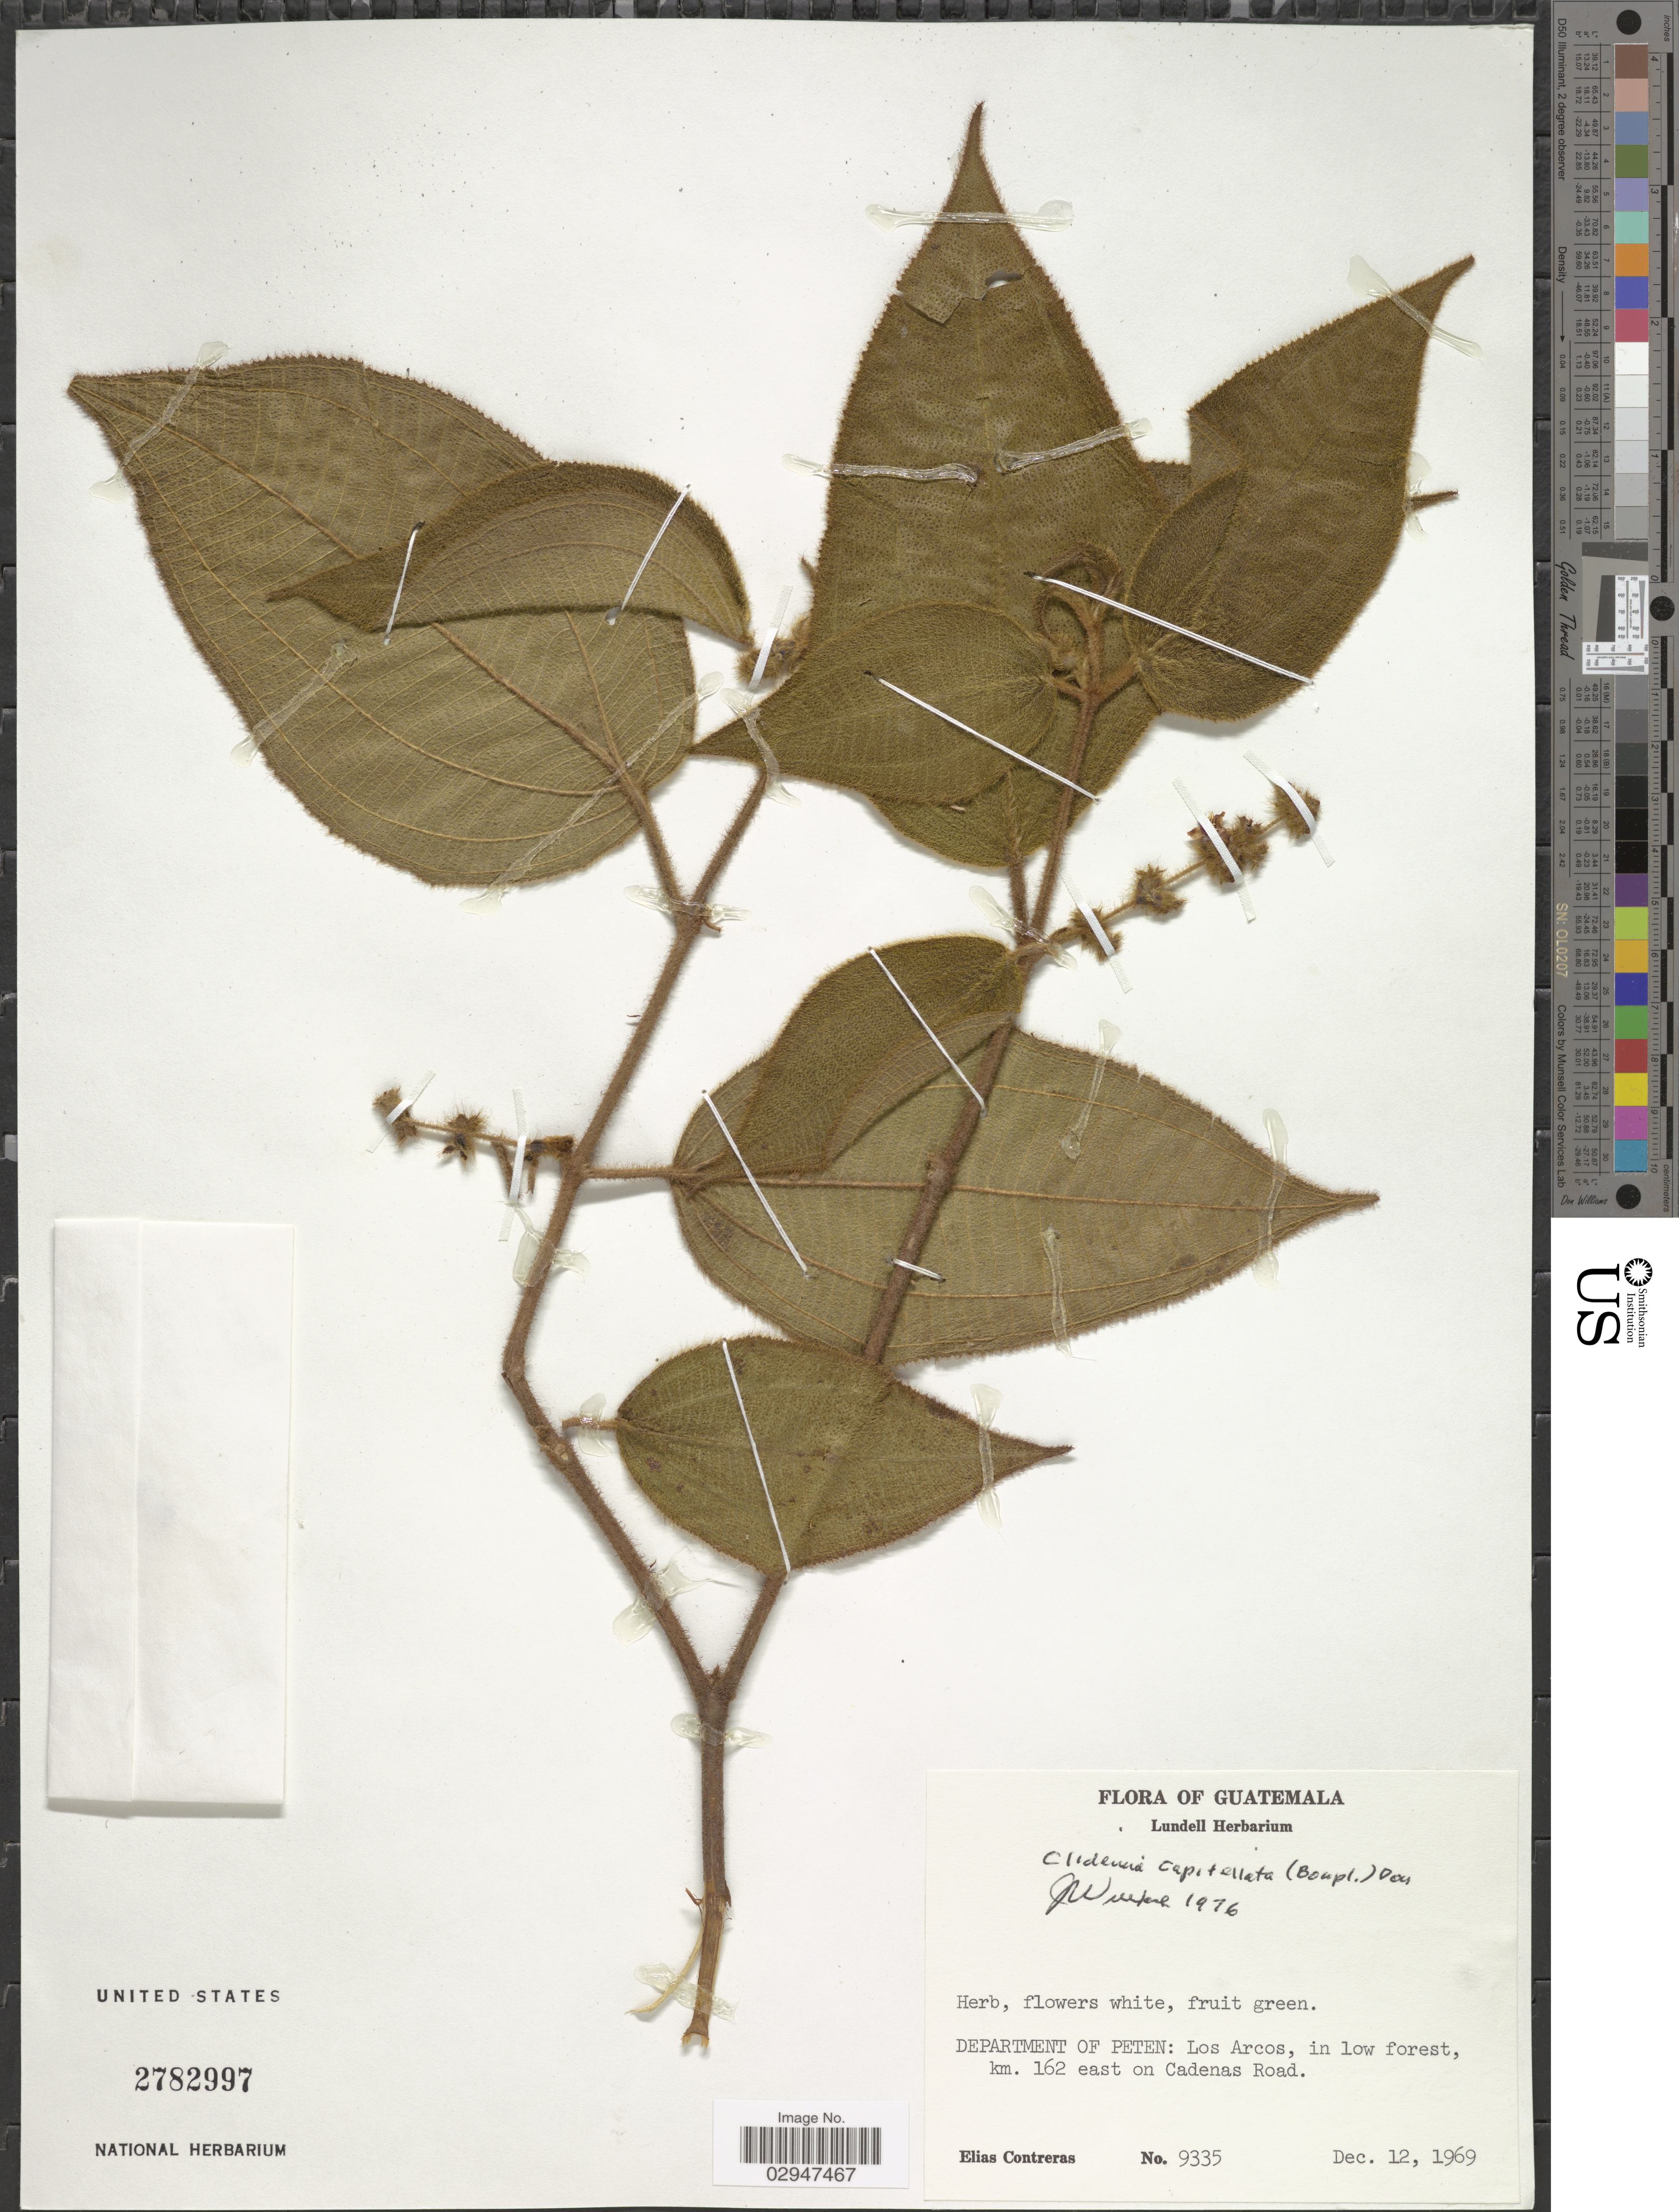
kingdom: Plantae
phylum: Tracheophyta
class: Magnoliopsida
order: Myrtales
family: Melastomataceae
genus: Clidemia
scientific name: Clidemia capitellata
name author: (Bonpl.) D. Don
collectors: E. Contreras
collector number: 9335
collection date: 1969-12-12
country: Guatemala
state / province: El Petén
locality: Department of Peten: Los Arcos, in low forest, km. 162 east on Cadenas Road.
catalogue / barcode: US 2782997